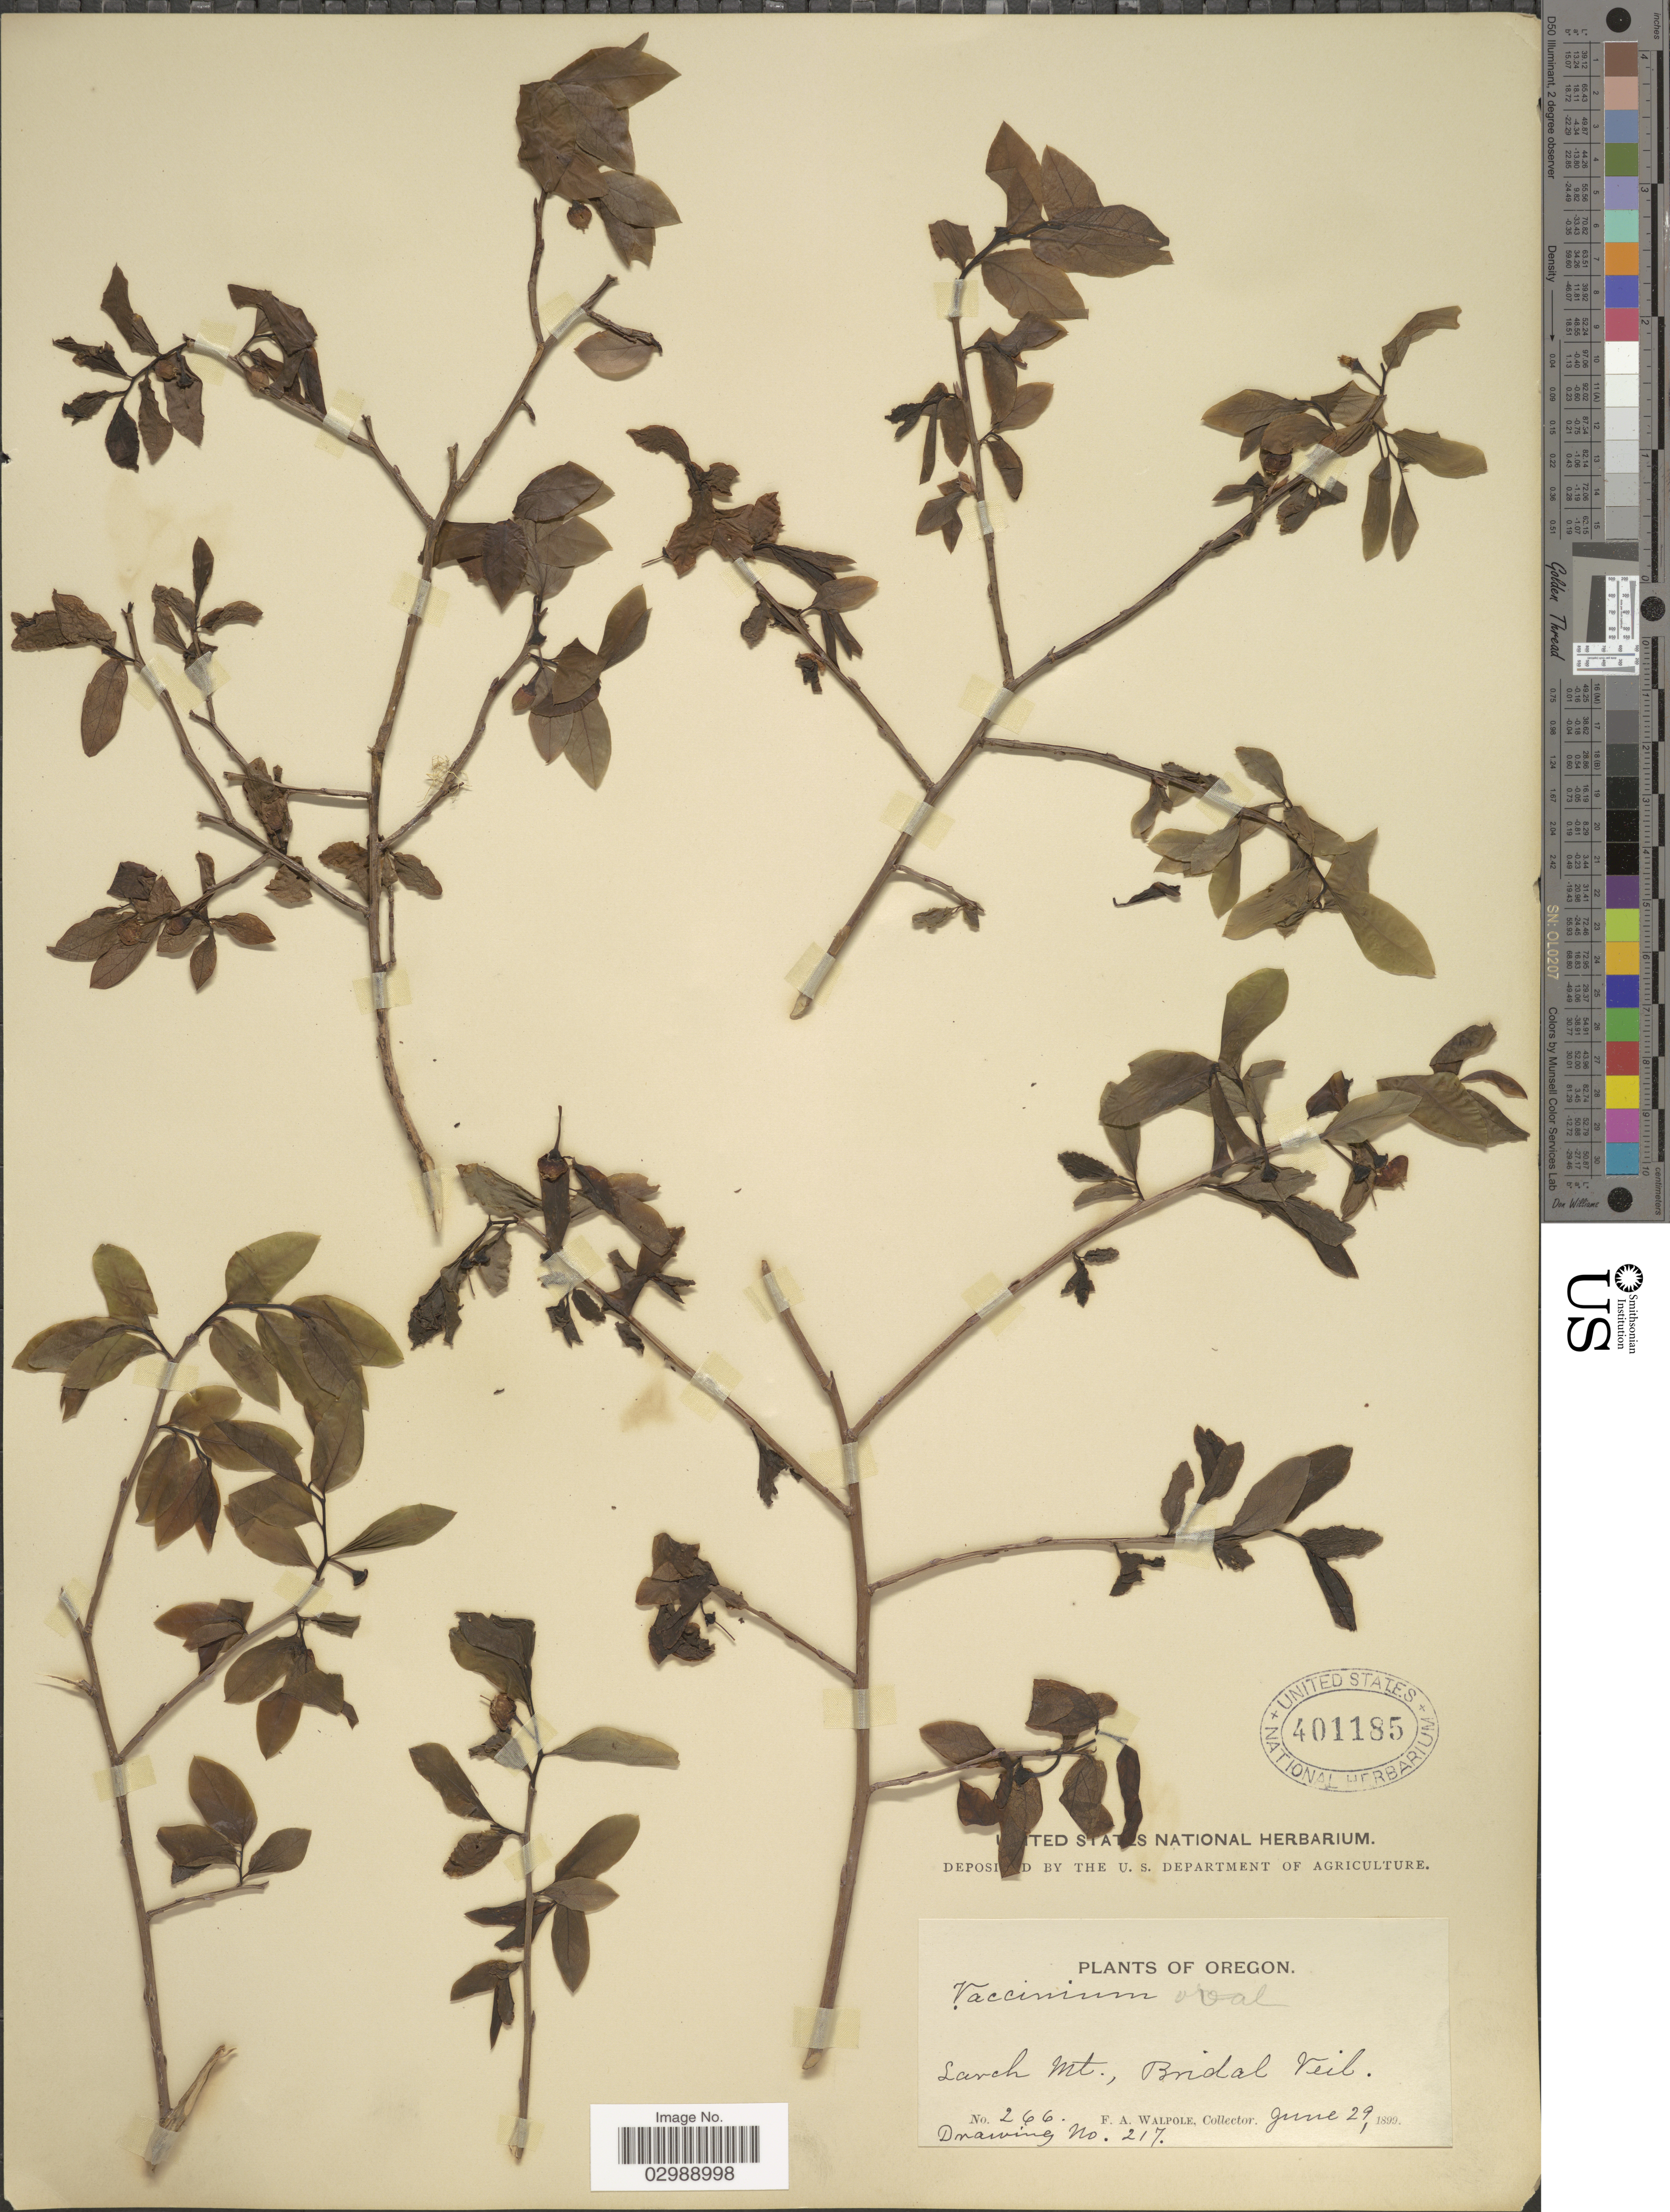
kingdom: Plantae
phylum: Tracheophyta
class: Magnoliopsida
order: Ericales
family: Ericaceae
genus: Vaccinium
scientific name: Vaccinium ovalifolium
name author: Sm.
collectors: F. Walpole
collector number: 266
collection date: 1899-06-29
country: United States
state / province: Oregon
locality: Larch Mt., Bridal Veil.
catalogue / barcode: US 401185